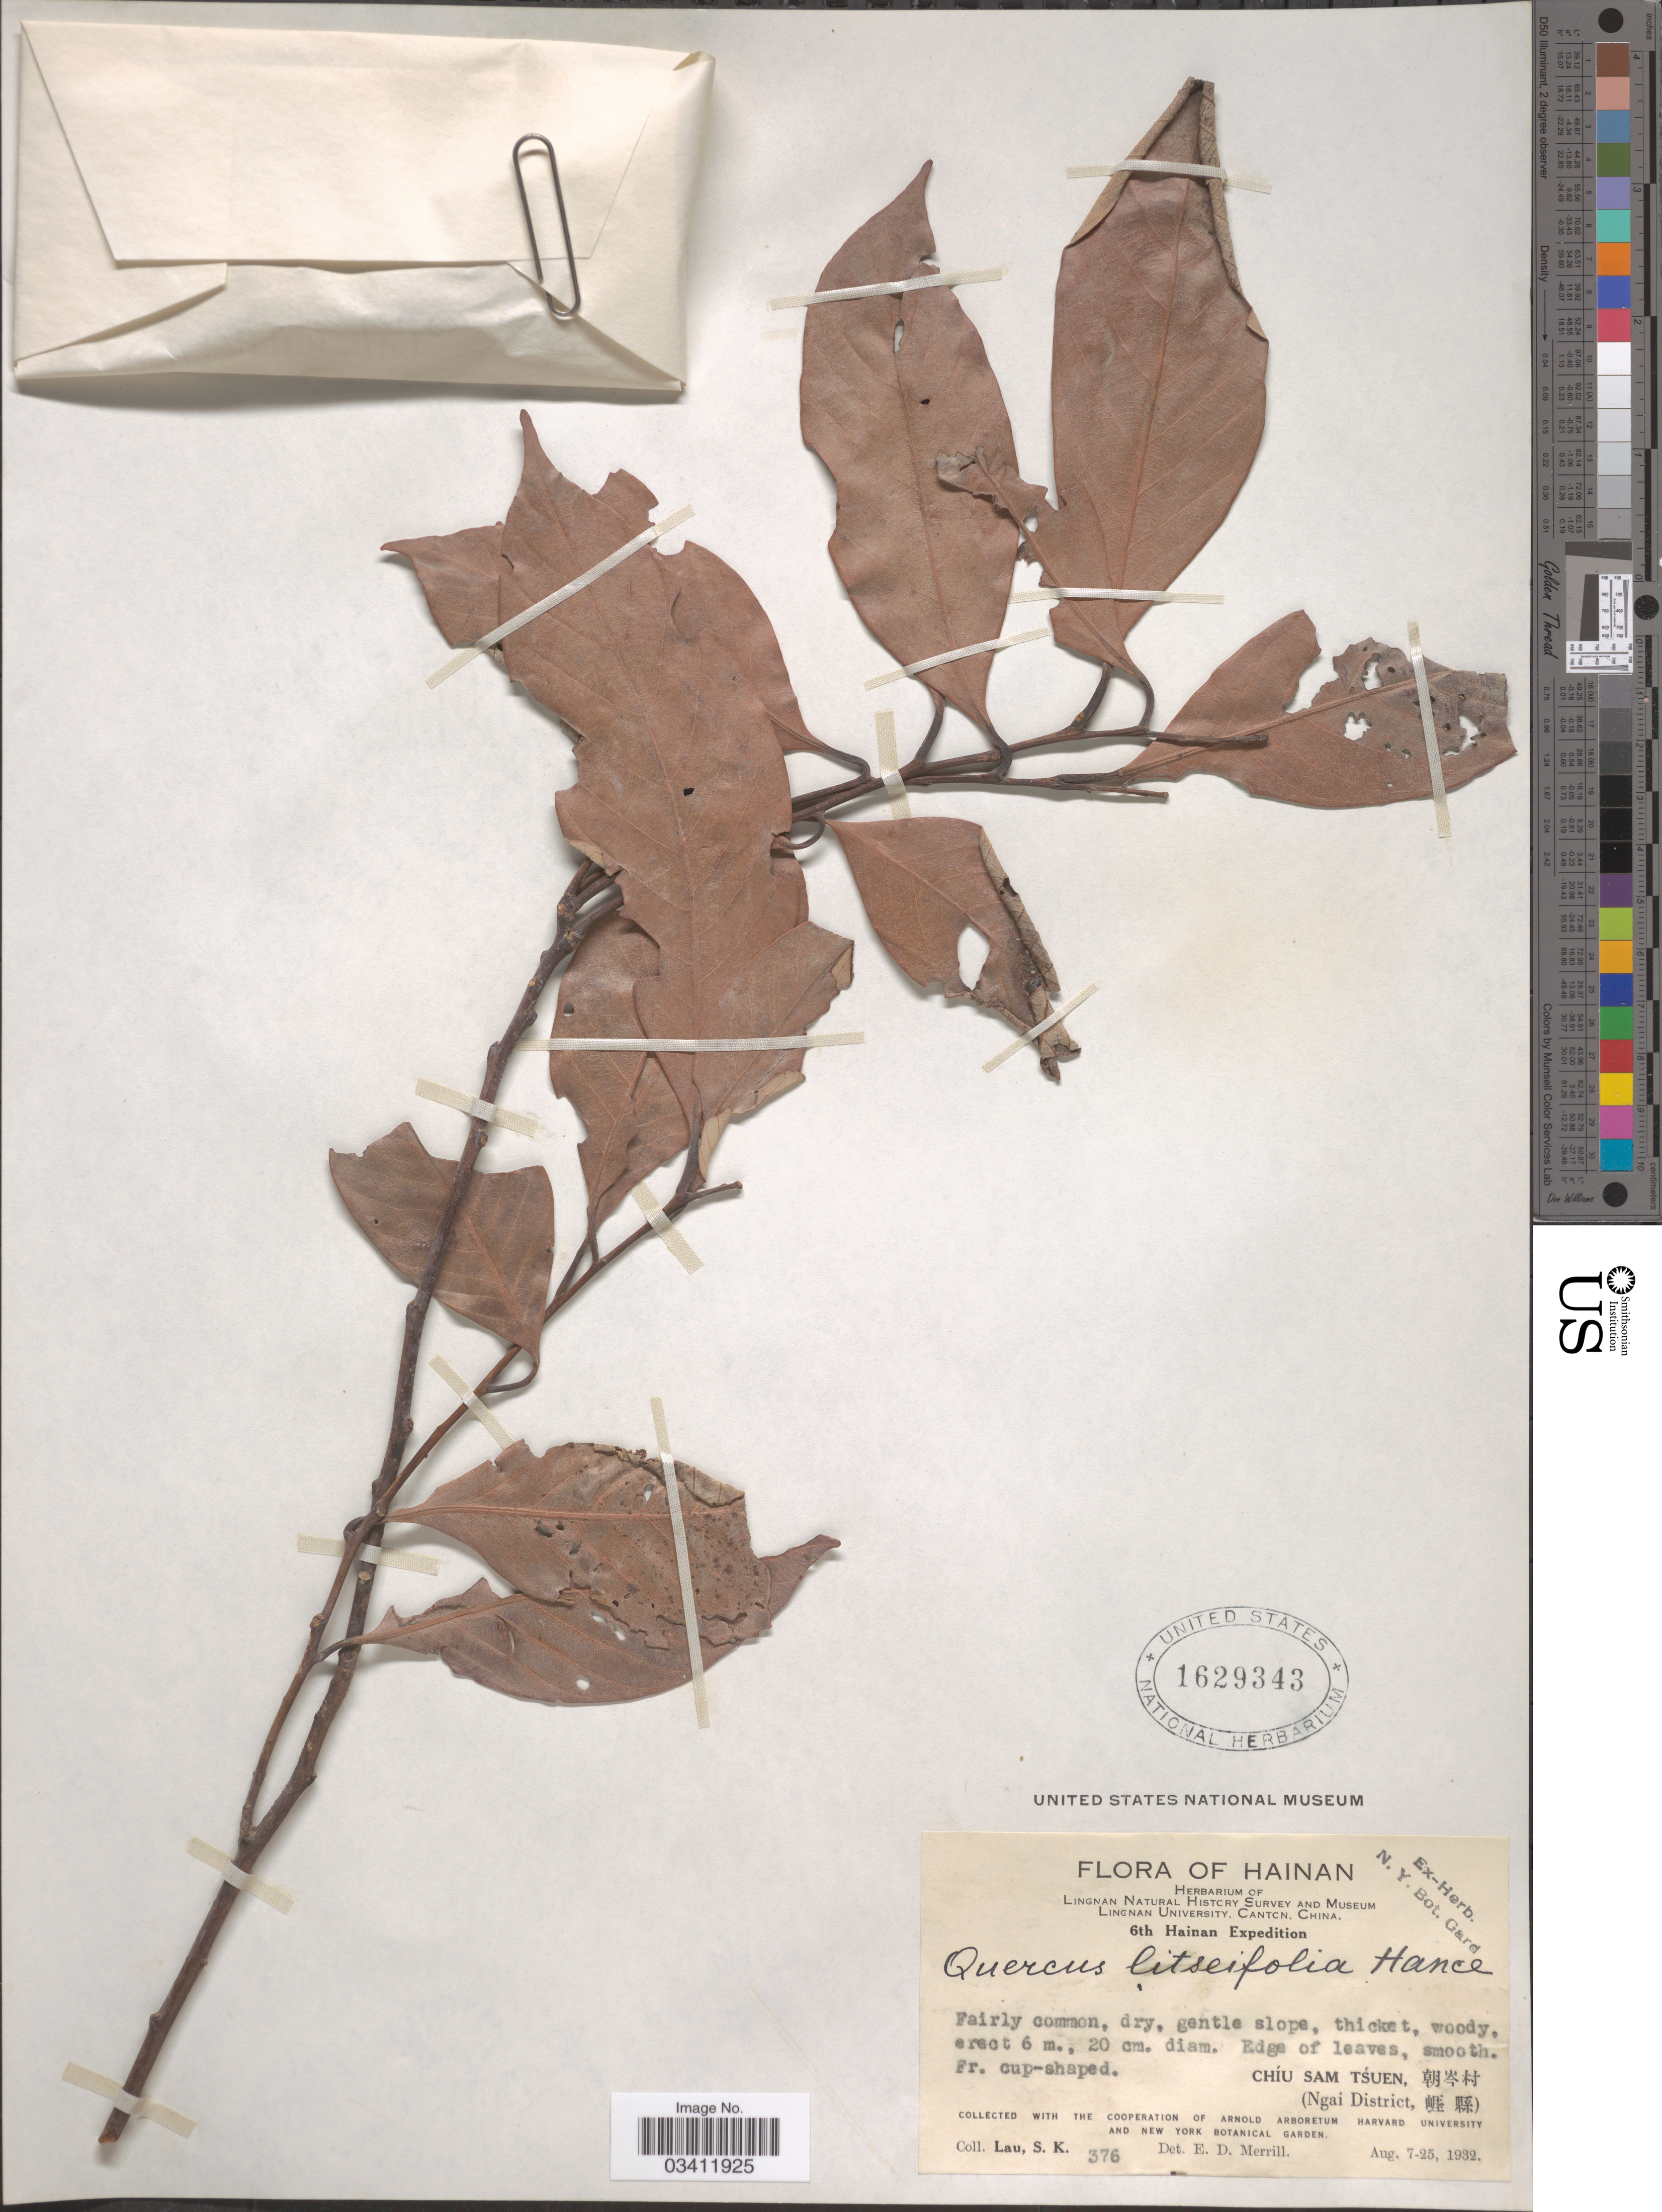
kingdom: Plantae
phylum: Tracheophyta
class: Magnoliopsida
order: Fagales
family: Fagaceae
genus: Quercus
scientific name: Quercus litseifolia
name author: Hance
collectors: S. K. Lau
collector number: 376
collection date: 1932-08-07/1932-08-25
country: China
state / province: Hainan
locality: Chim-shan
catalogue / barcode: US 1629343